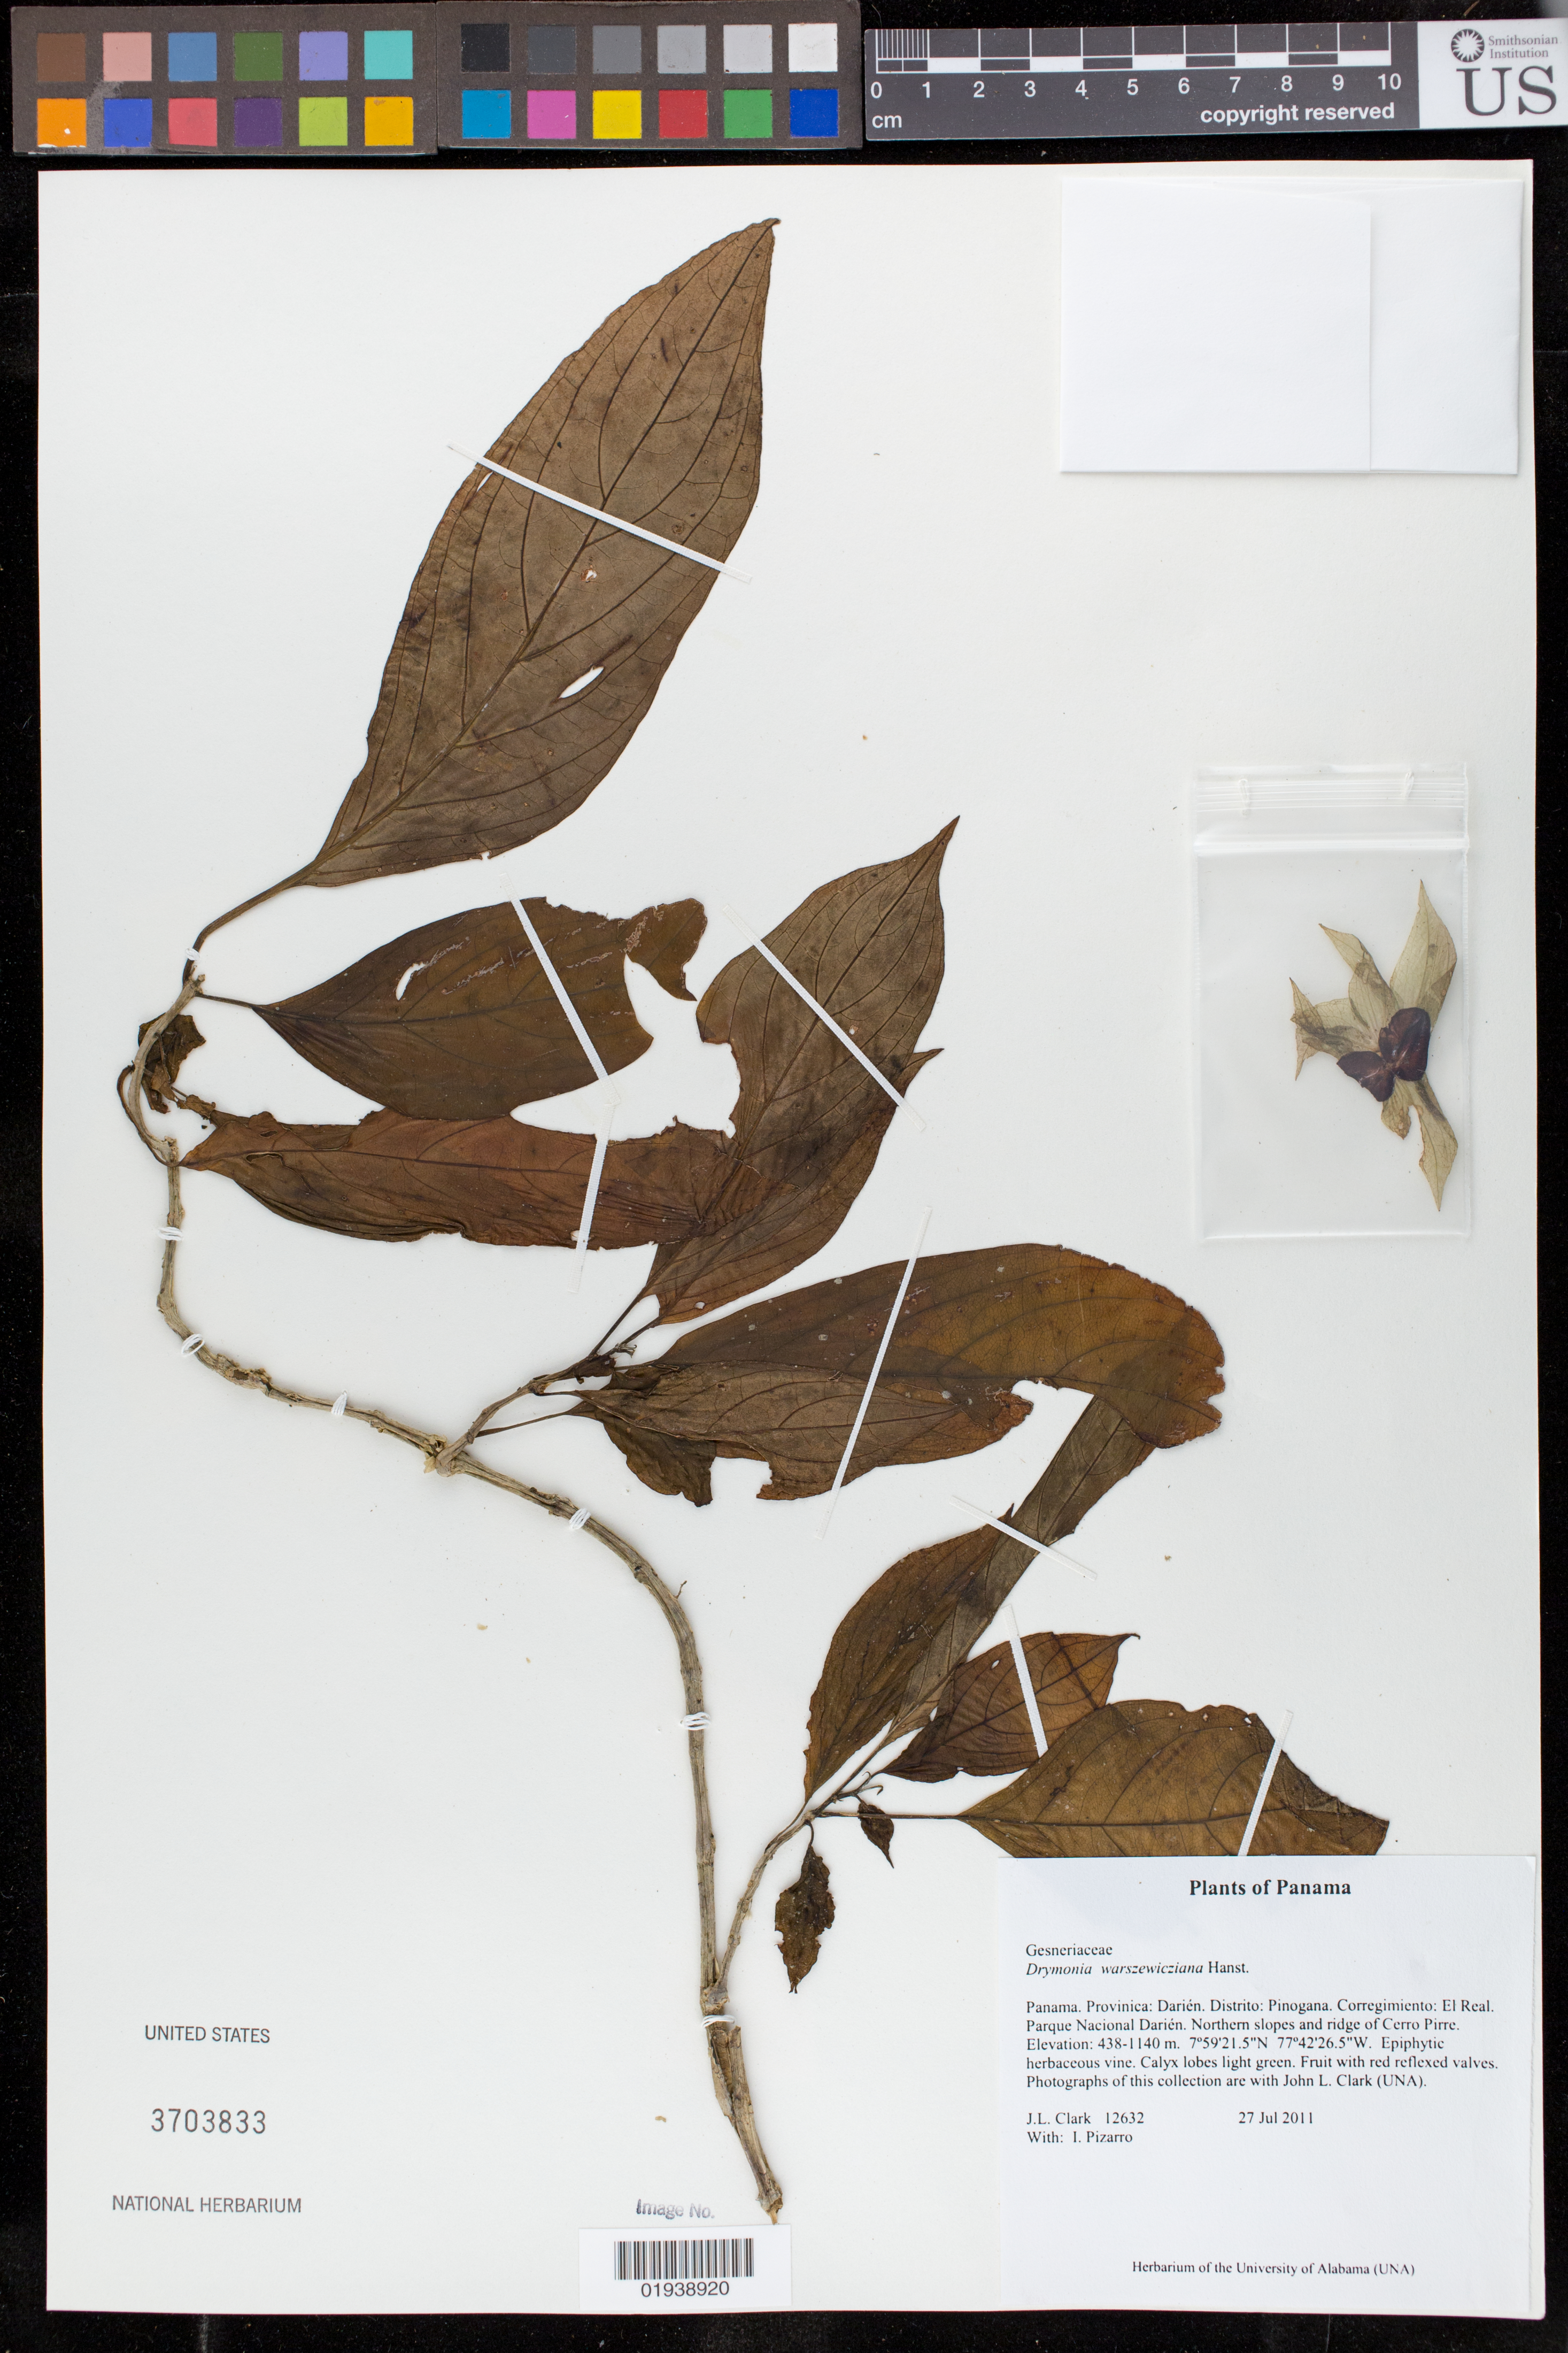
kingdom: Plantae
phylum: Tracheophyta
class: Magnoliopsida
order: Lamiales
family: Gesneriaceae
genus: Drymonia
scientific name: Drymonia warszewicziana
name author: Hanst.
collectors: J. L. Clark & I. Pizarro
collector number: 12632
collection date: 2011-07-27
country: Panama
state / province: Darién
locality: Distrito: Pinogana. Corregimiento: El Real. Parque Nacional Darien, Rancho Frio. Northern slopes and ridge of Cerro Pirre.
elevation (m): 438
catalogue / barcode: US 3703833